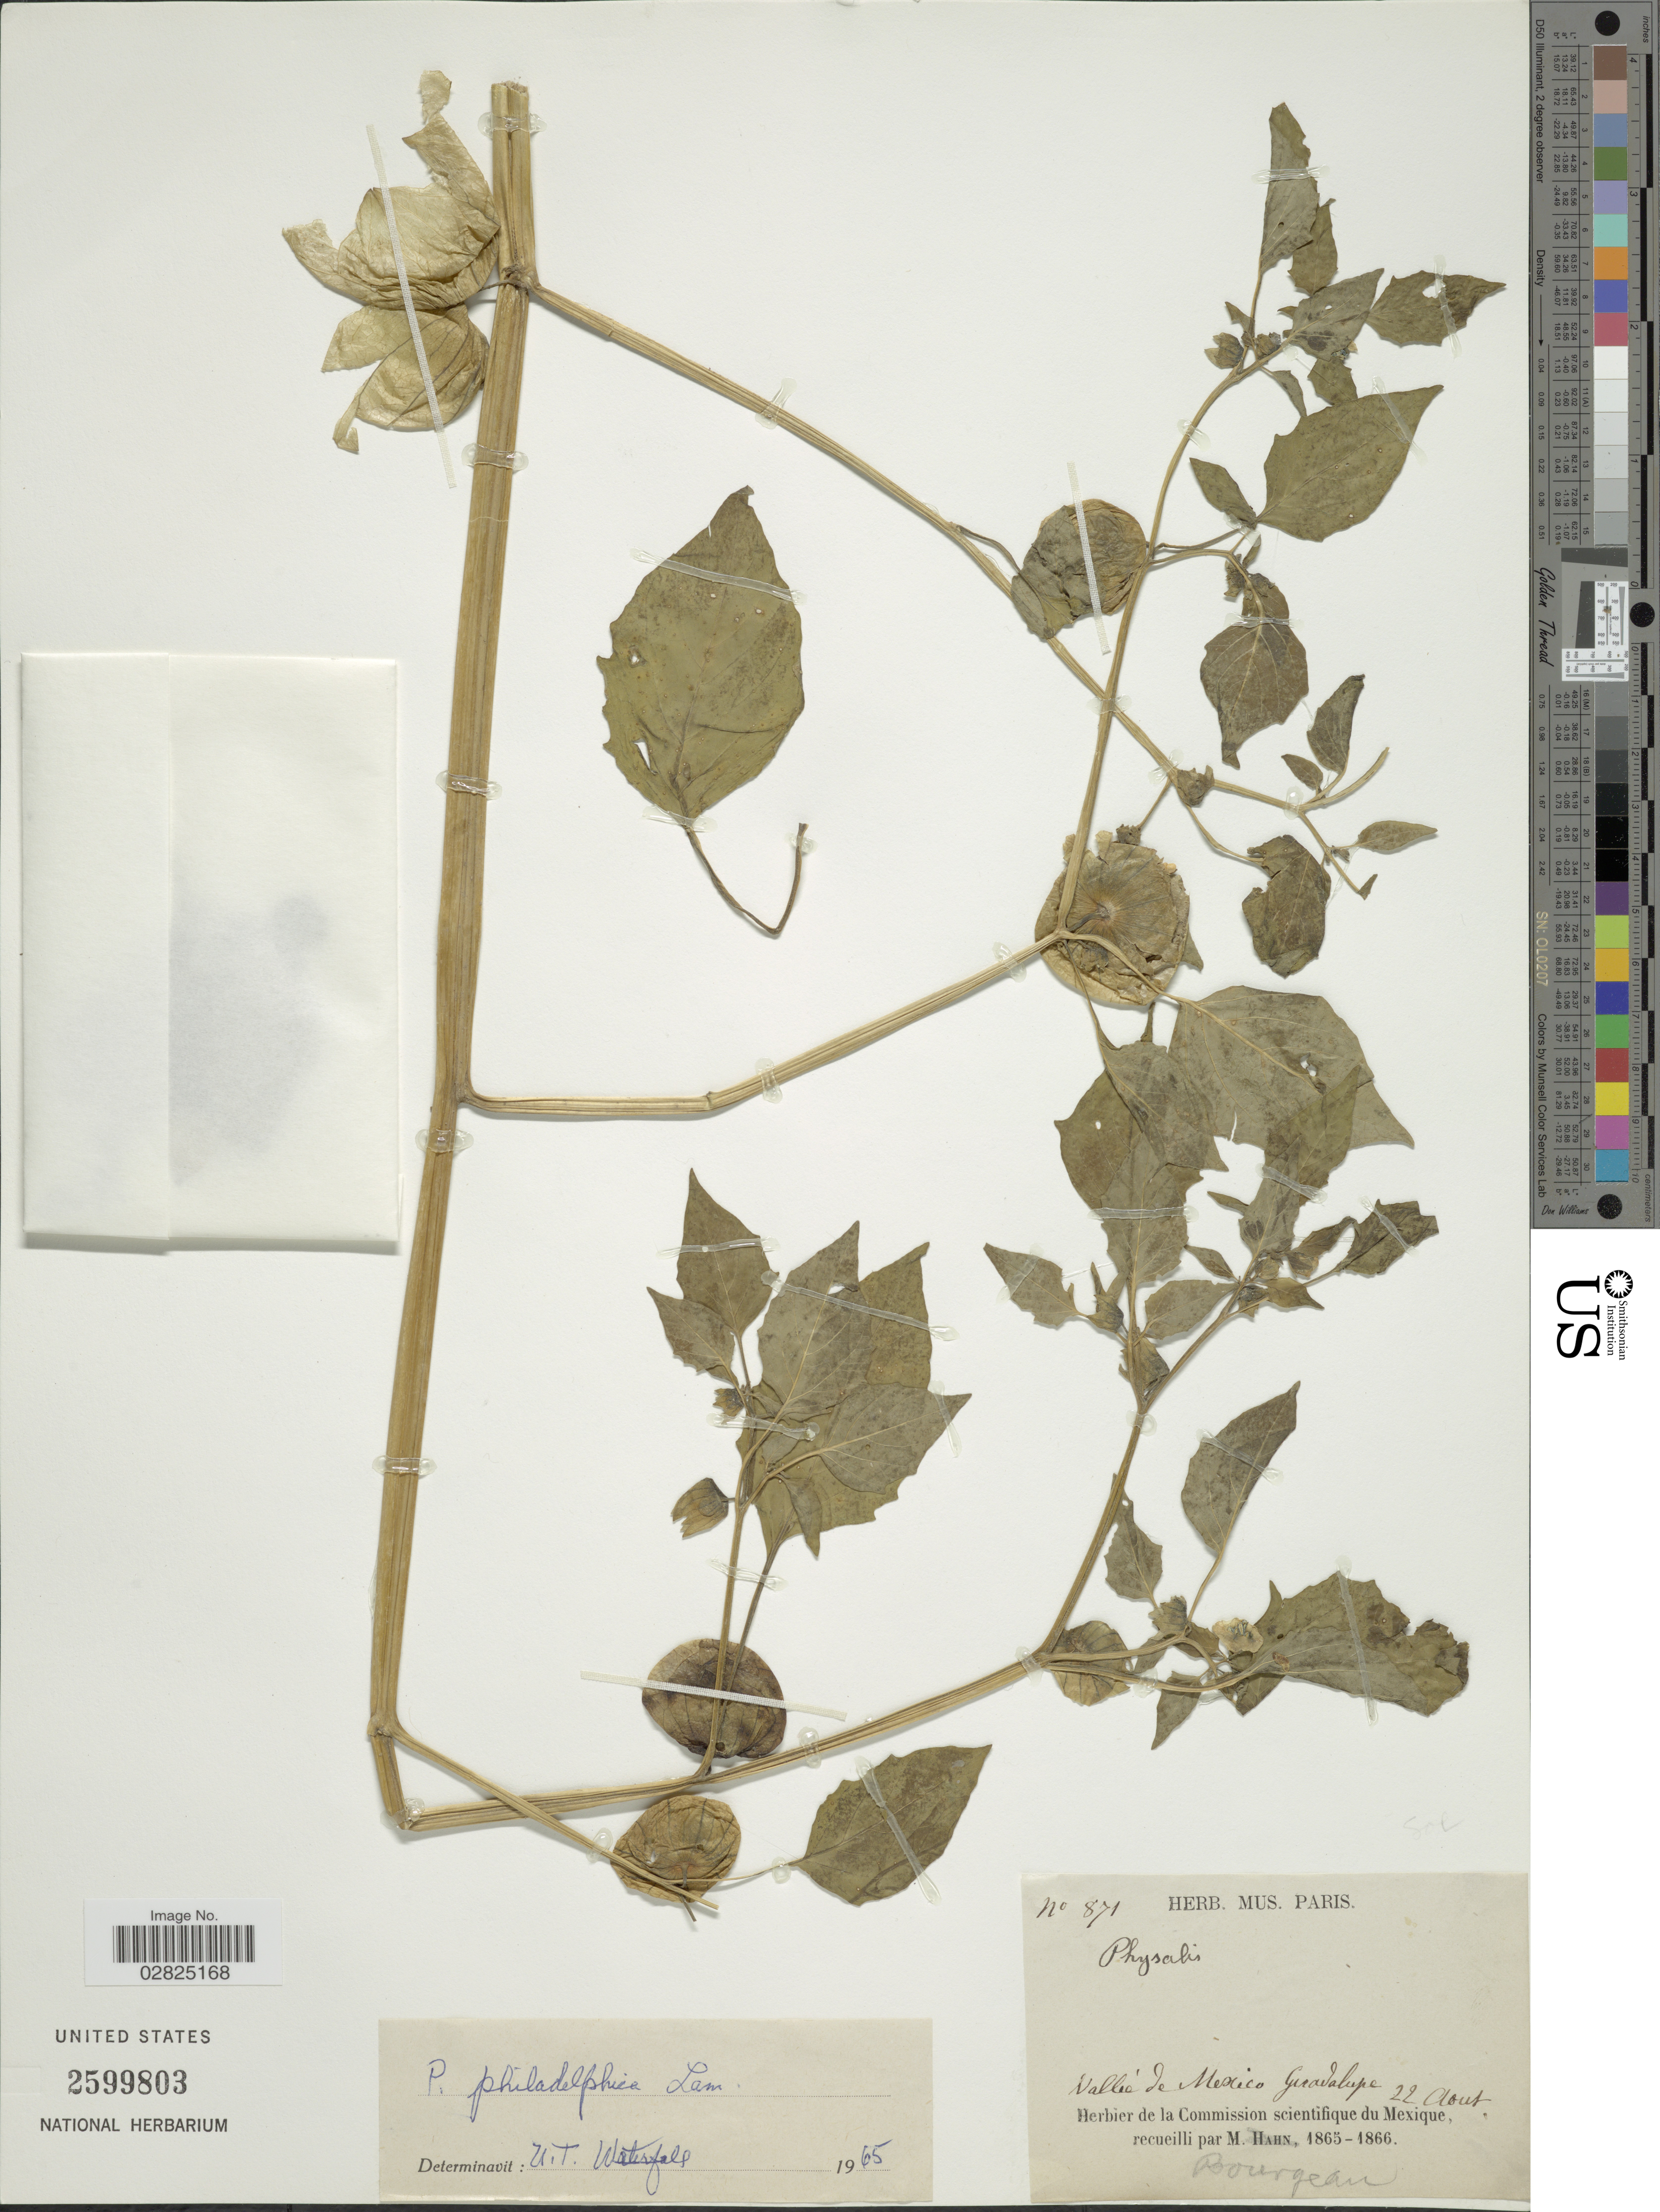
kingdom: Plantae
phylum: Tracheophyta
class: Magnoliopsida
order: Solanales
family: Solanaceae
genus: Physalis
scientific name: Physalis philadelphica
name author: Lam.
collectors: -. Bourgeau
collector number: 871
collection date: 1865-08-22/1866-08-22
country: Mexico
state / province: Baja California Norte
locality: Vallée de Mexico, Guadalupe.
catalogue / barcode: US 2599803